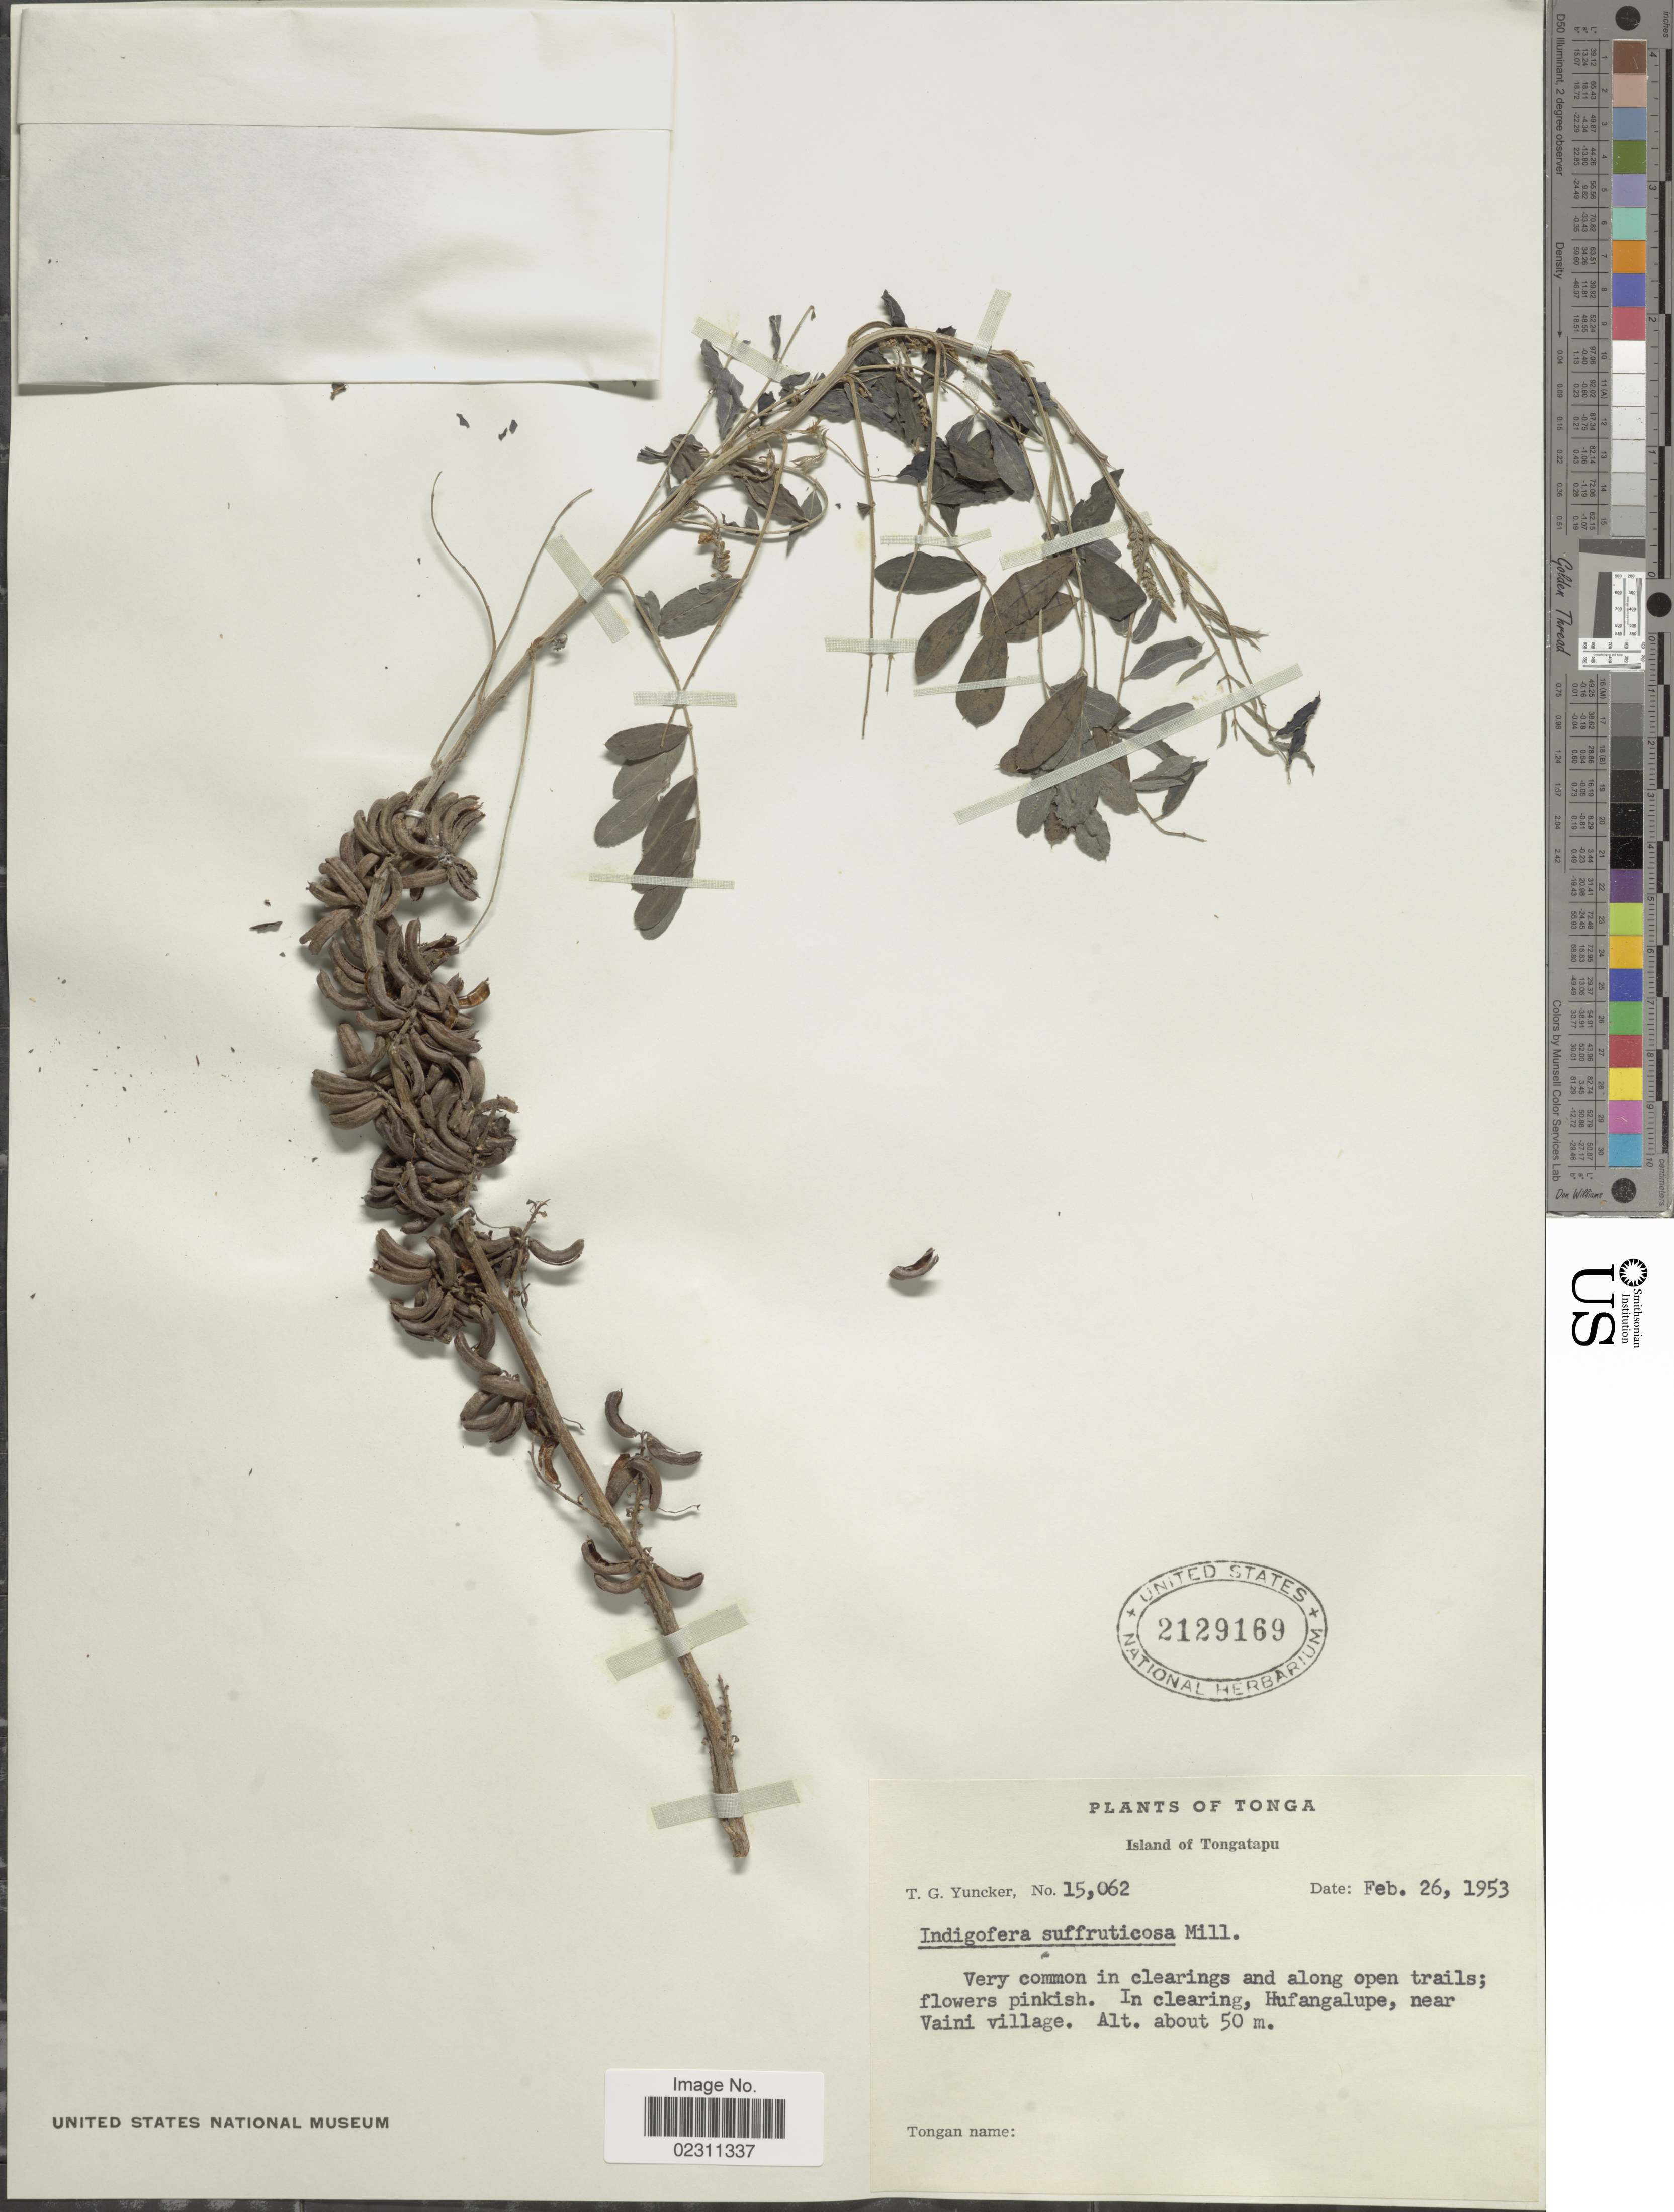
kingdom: Plantae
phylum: Tracheophyta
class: Magnoliopsida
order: Fabales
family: Fabaceae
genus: Indigofera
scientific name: Indigofera suffruticosa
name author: Mill.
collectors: T. G. Yuncker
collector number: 15062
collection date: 1953-02-26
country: Tonga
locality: Island of Tongatapu. In clearing, Hufangalupe, near Vaini village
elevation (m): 50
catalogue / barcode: US 2129169